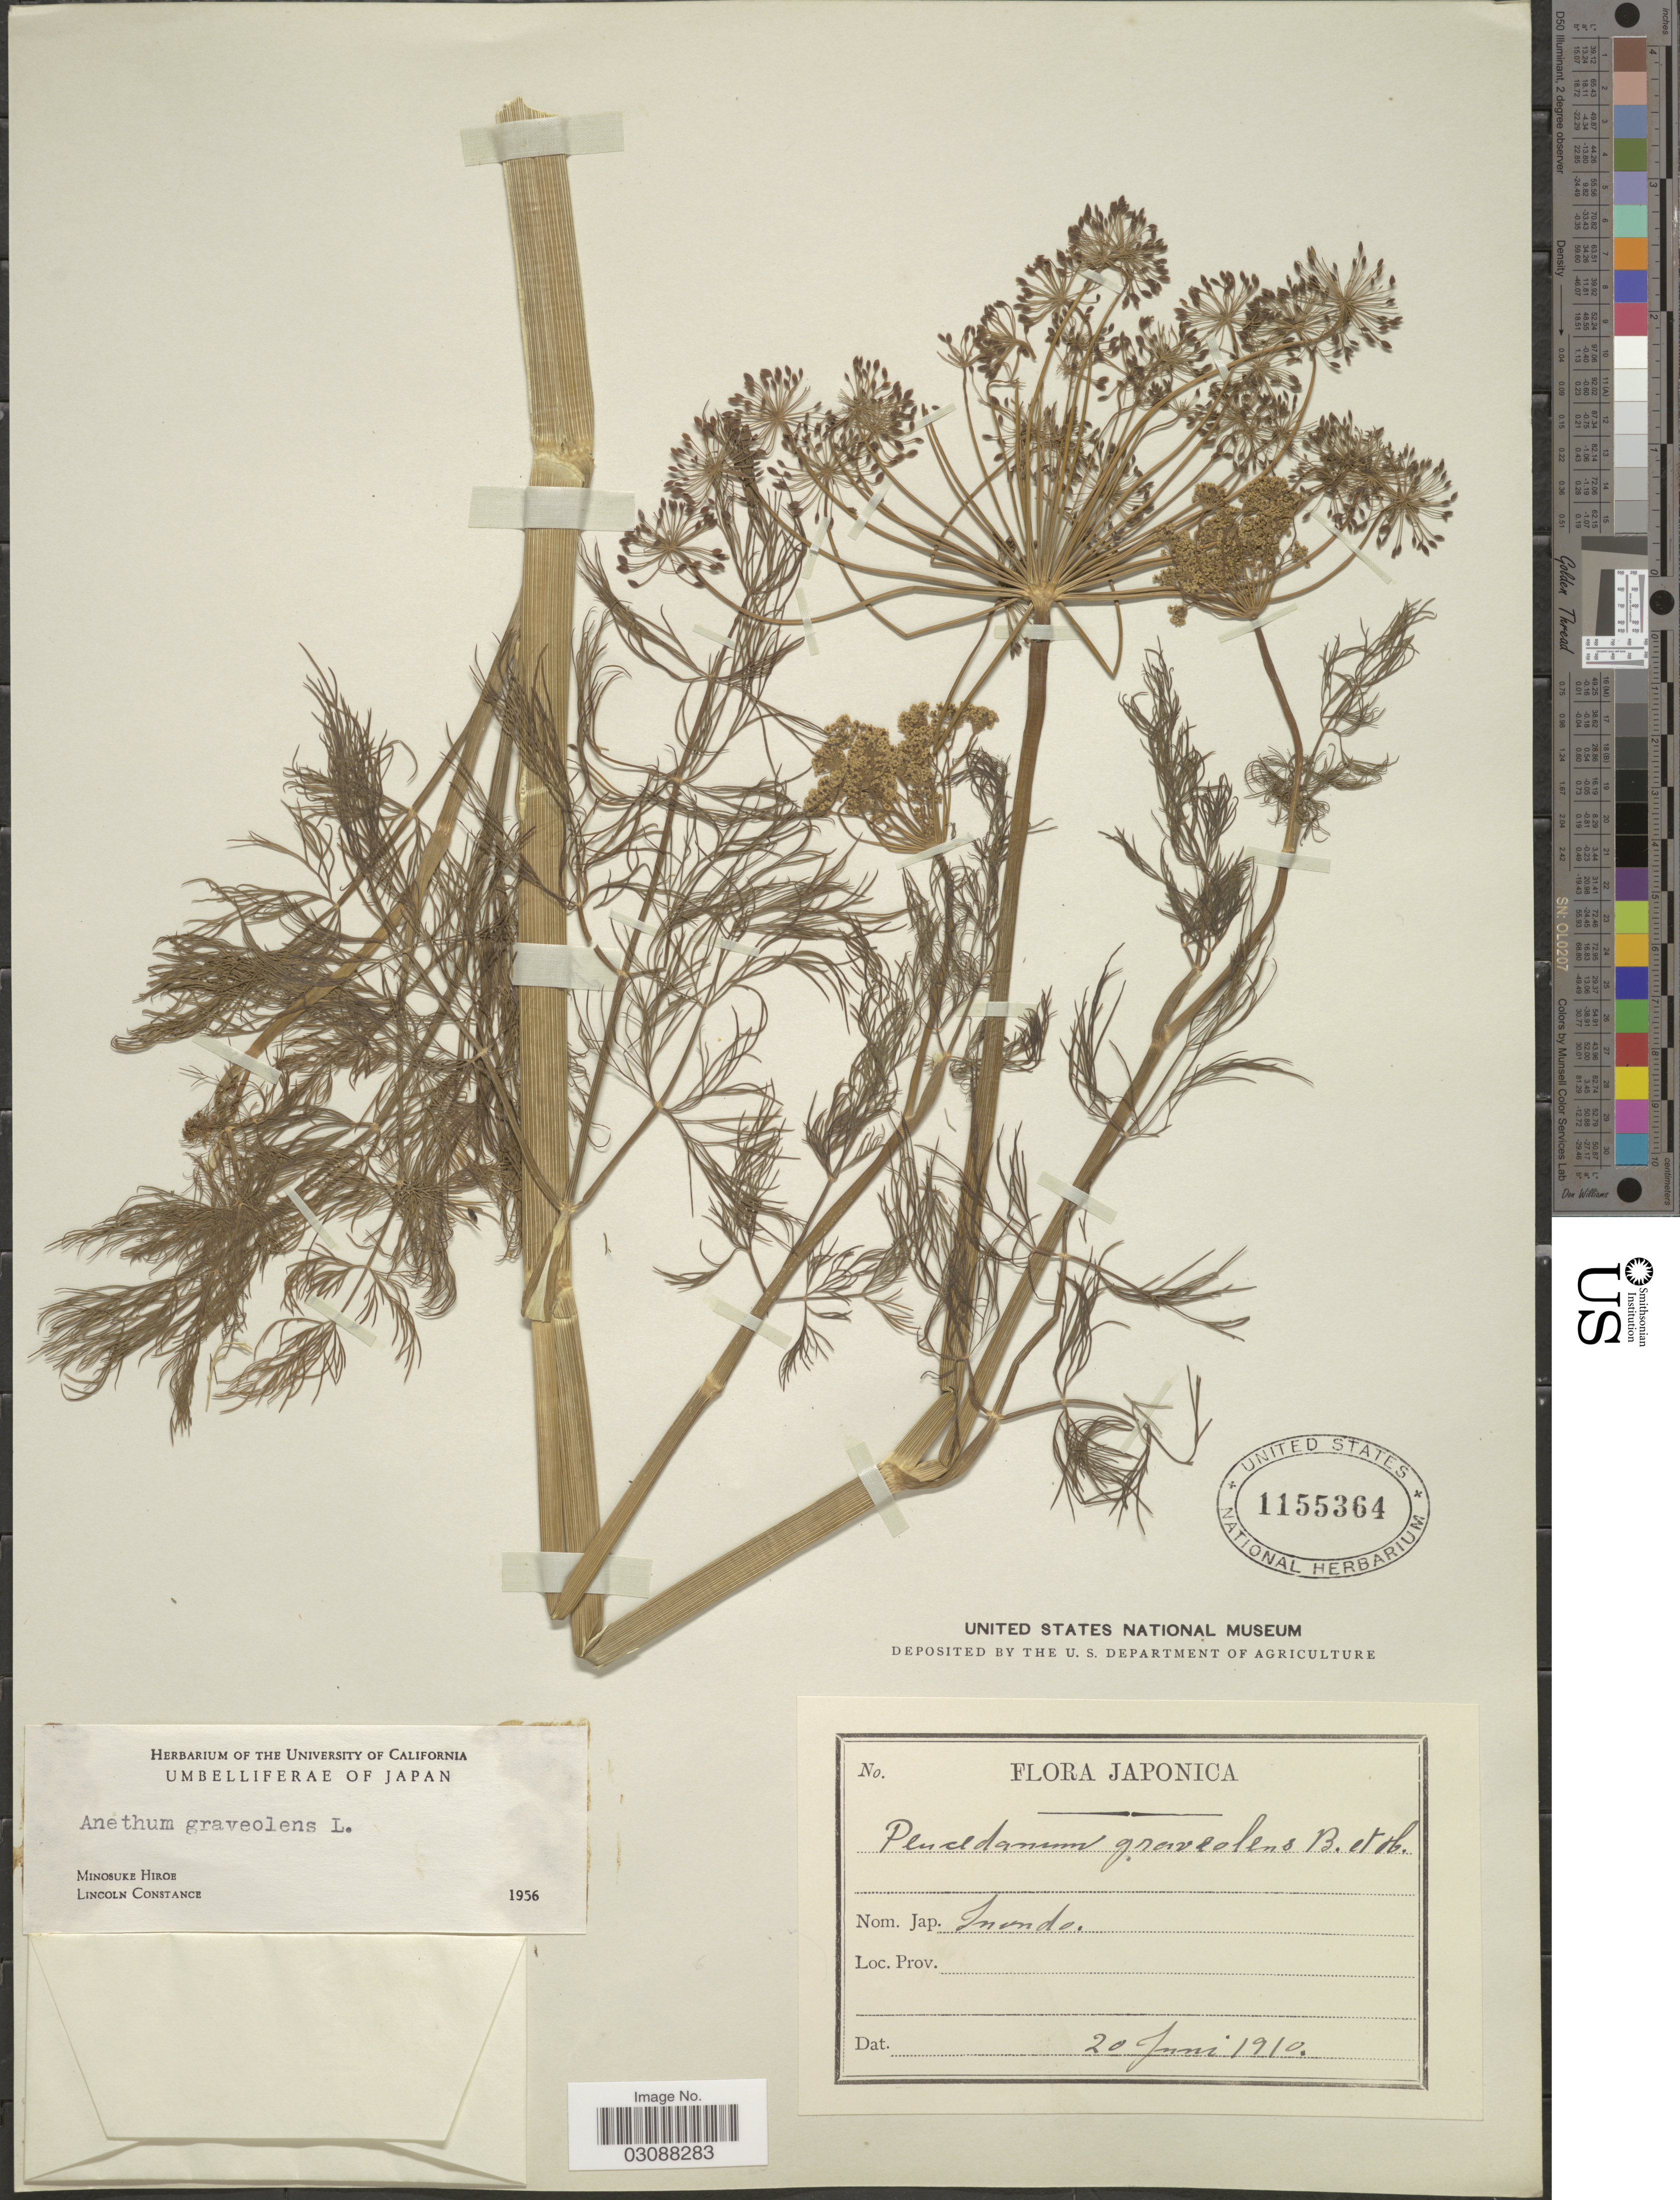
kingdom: Plantae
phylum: Tracheophyta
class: Magnoliopsida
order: Apiales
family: Apiaceae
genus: Anethum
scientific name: Anethum graveolens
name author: L.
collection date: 1910-06-20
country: Japan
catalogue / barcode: US 1155364